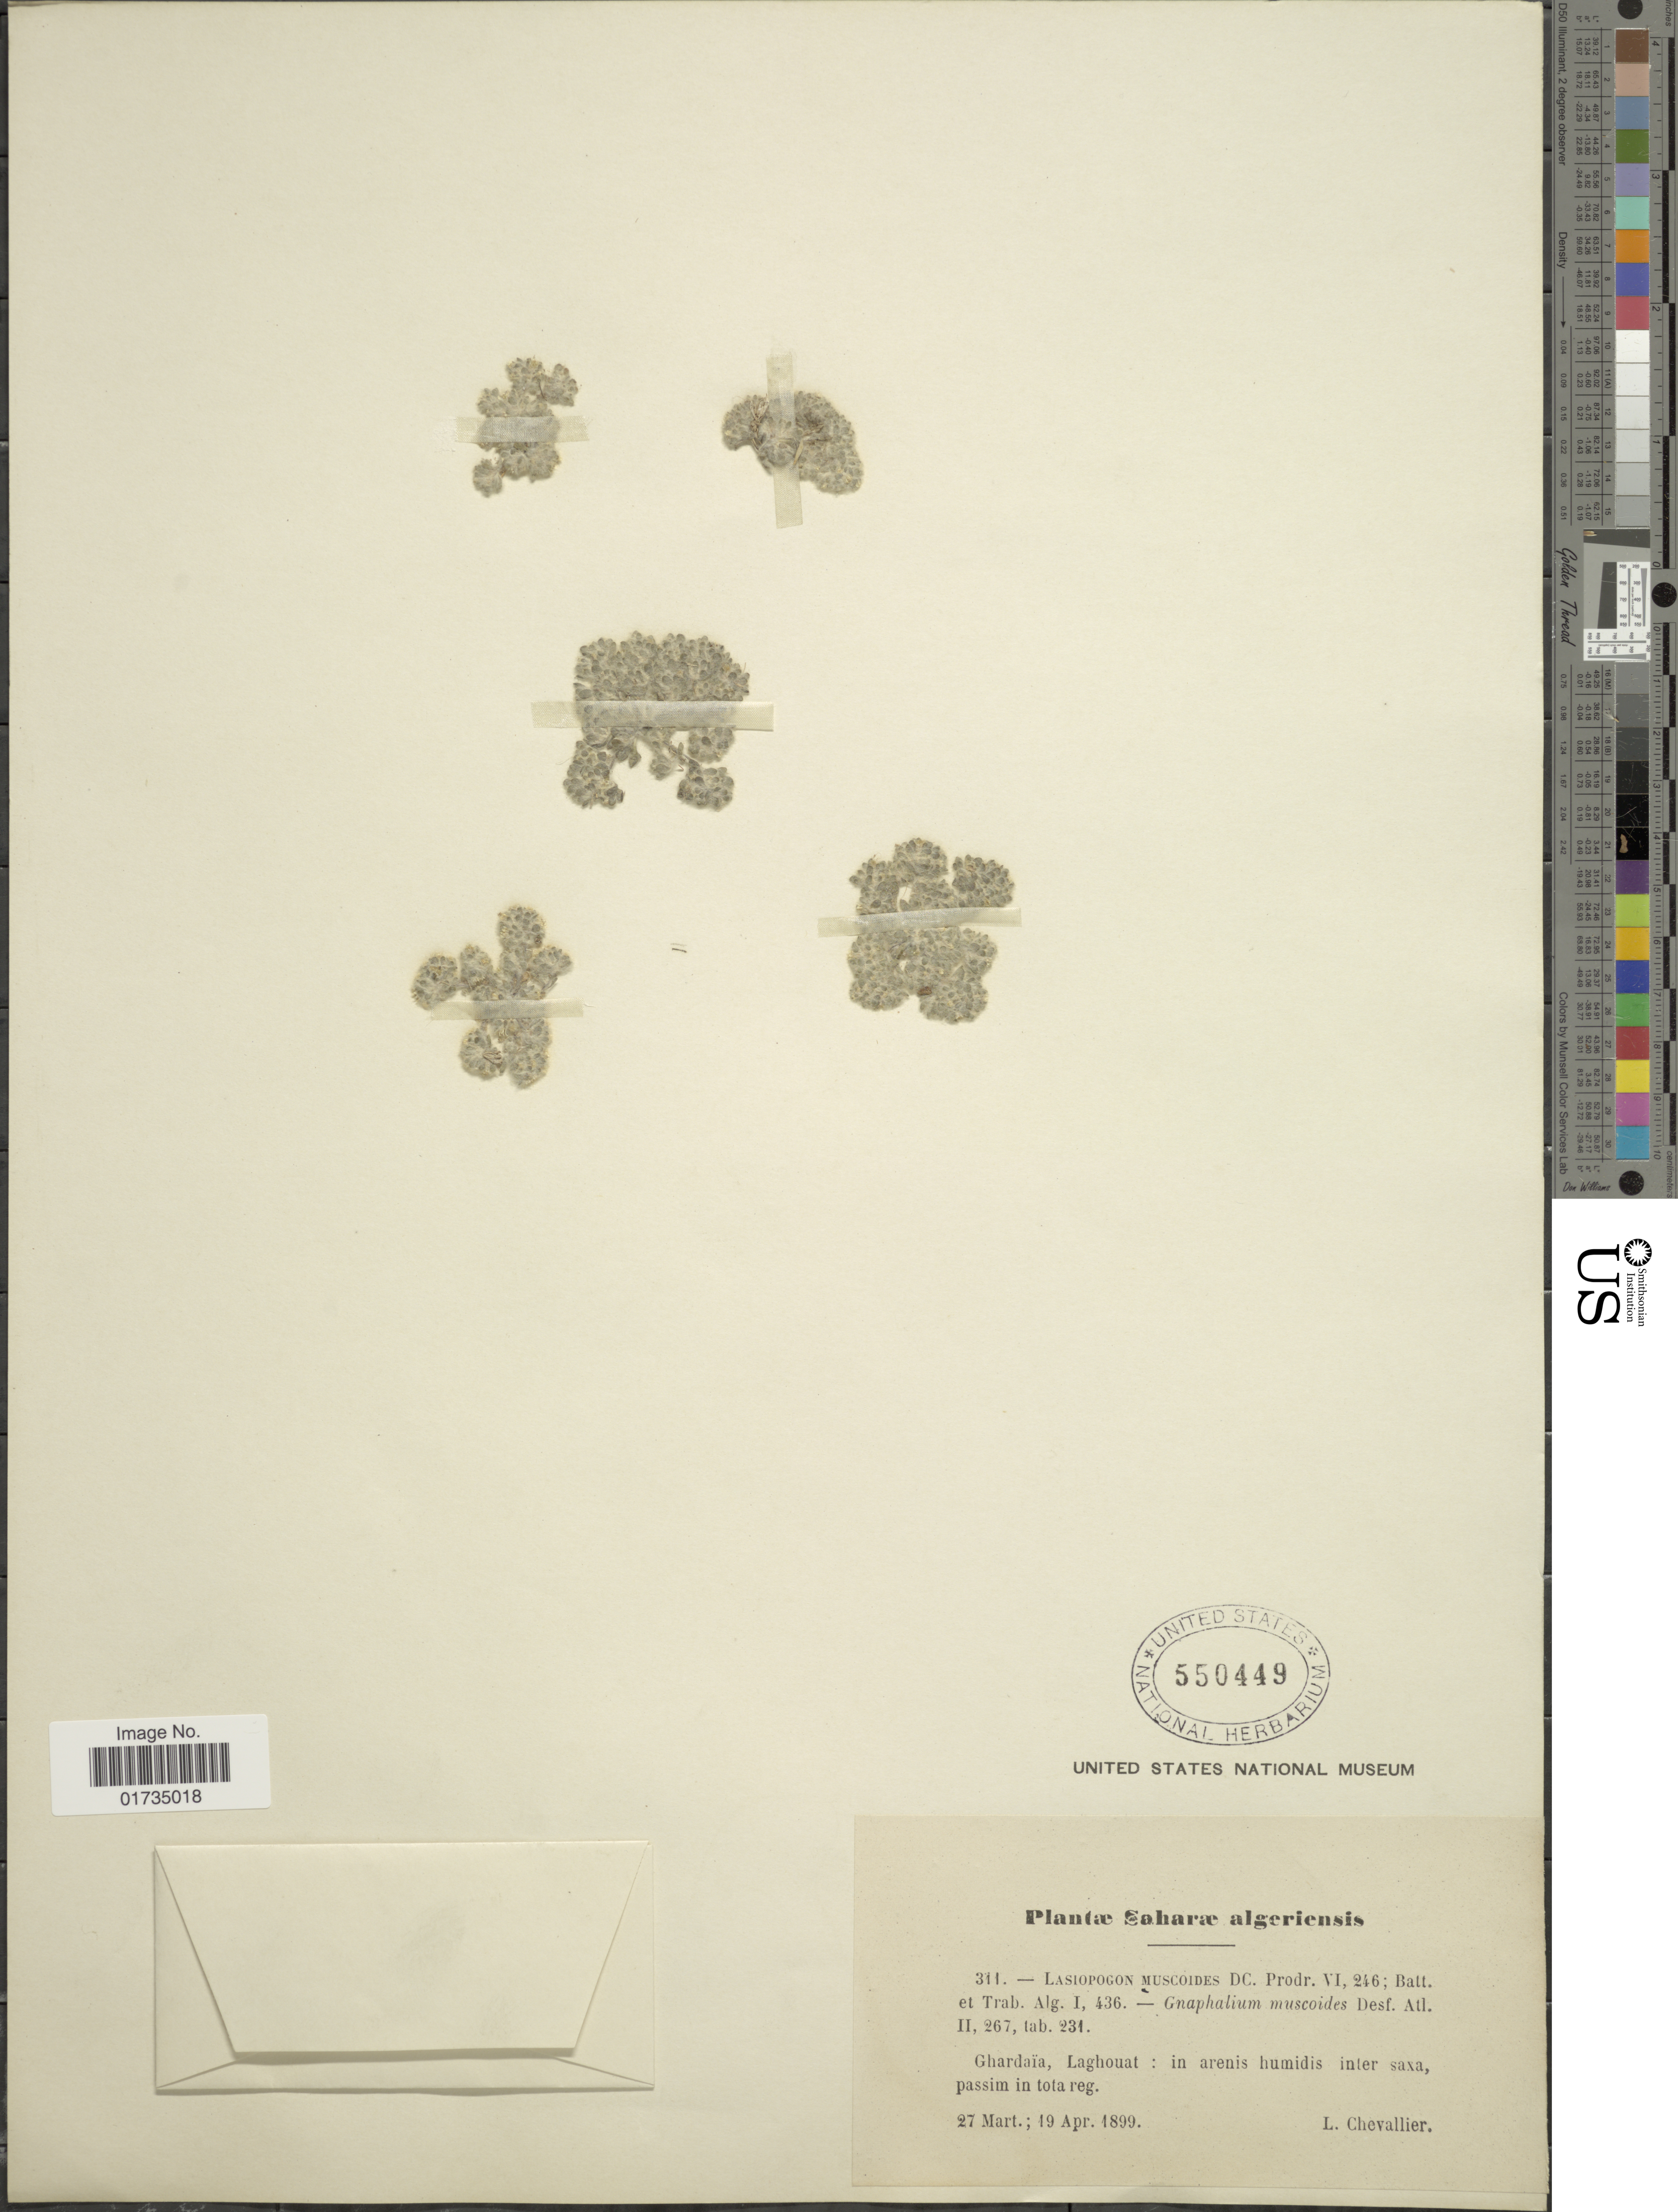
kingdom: Plantae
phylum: Tracheophyta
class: Magnoliopsida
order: Asterales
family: Asteraceae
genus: Lasiopogon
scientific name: Lasiopogon muscoides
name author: (Desf.) DC.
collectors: L. Chevallier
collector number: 311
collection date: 1899-03-27/1899-04-19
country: Algeria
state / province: Ghardaïa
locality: Saharae. Ghardaïa, Laghouat: in arensis humidis inter saxa, passim in tota reg.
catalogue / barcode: US 550449